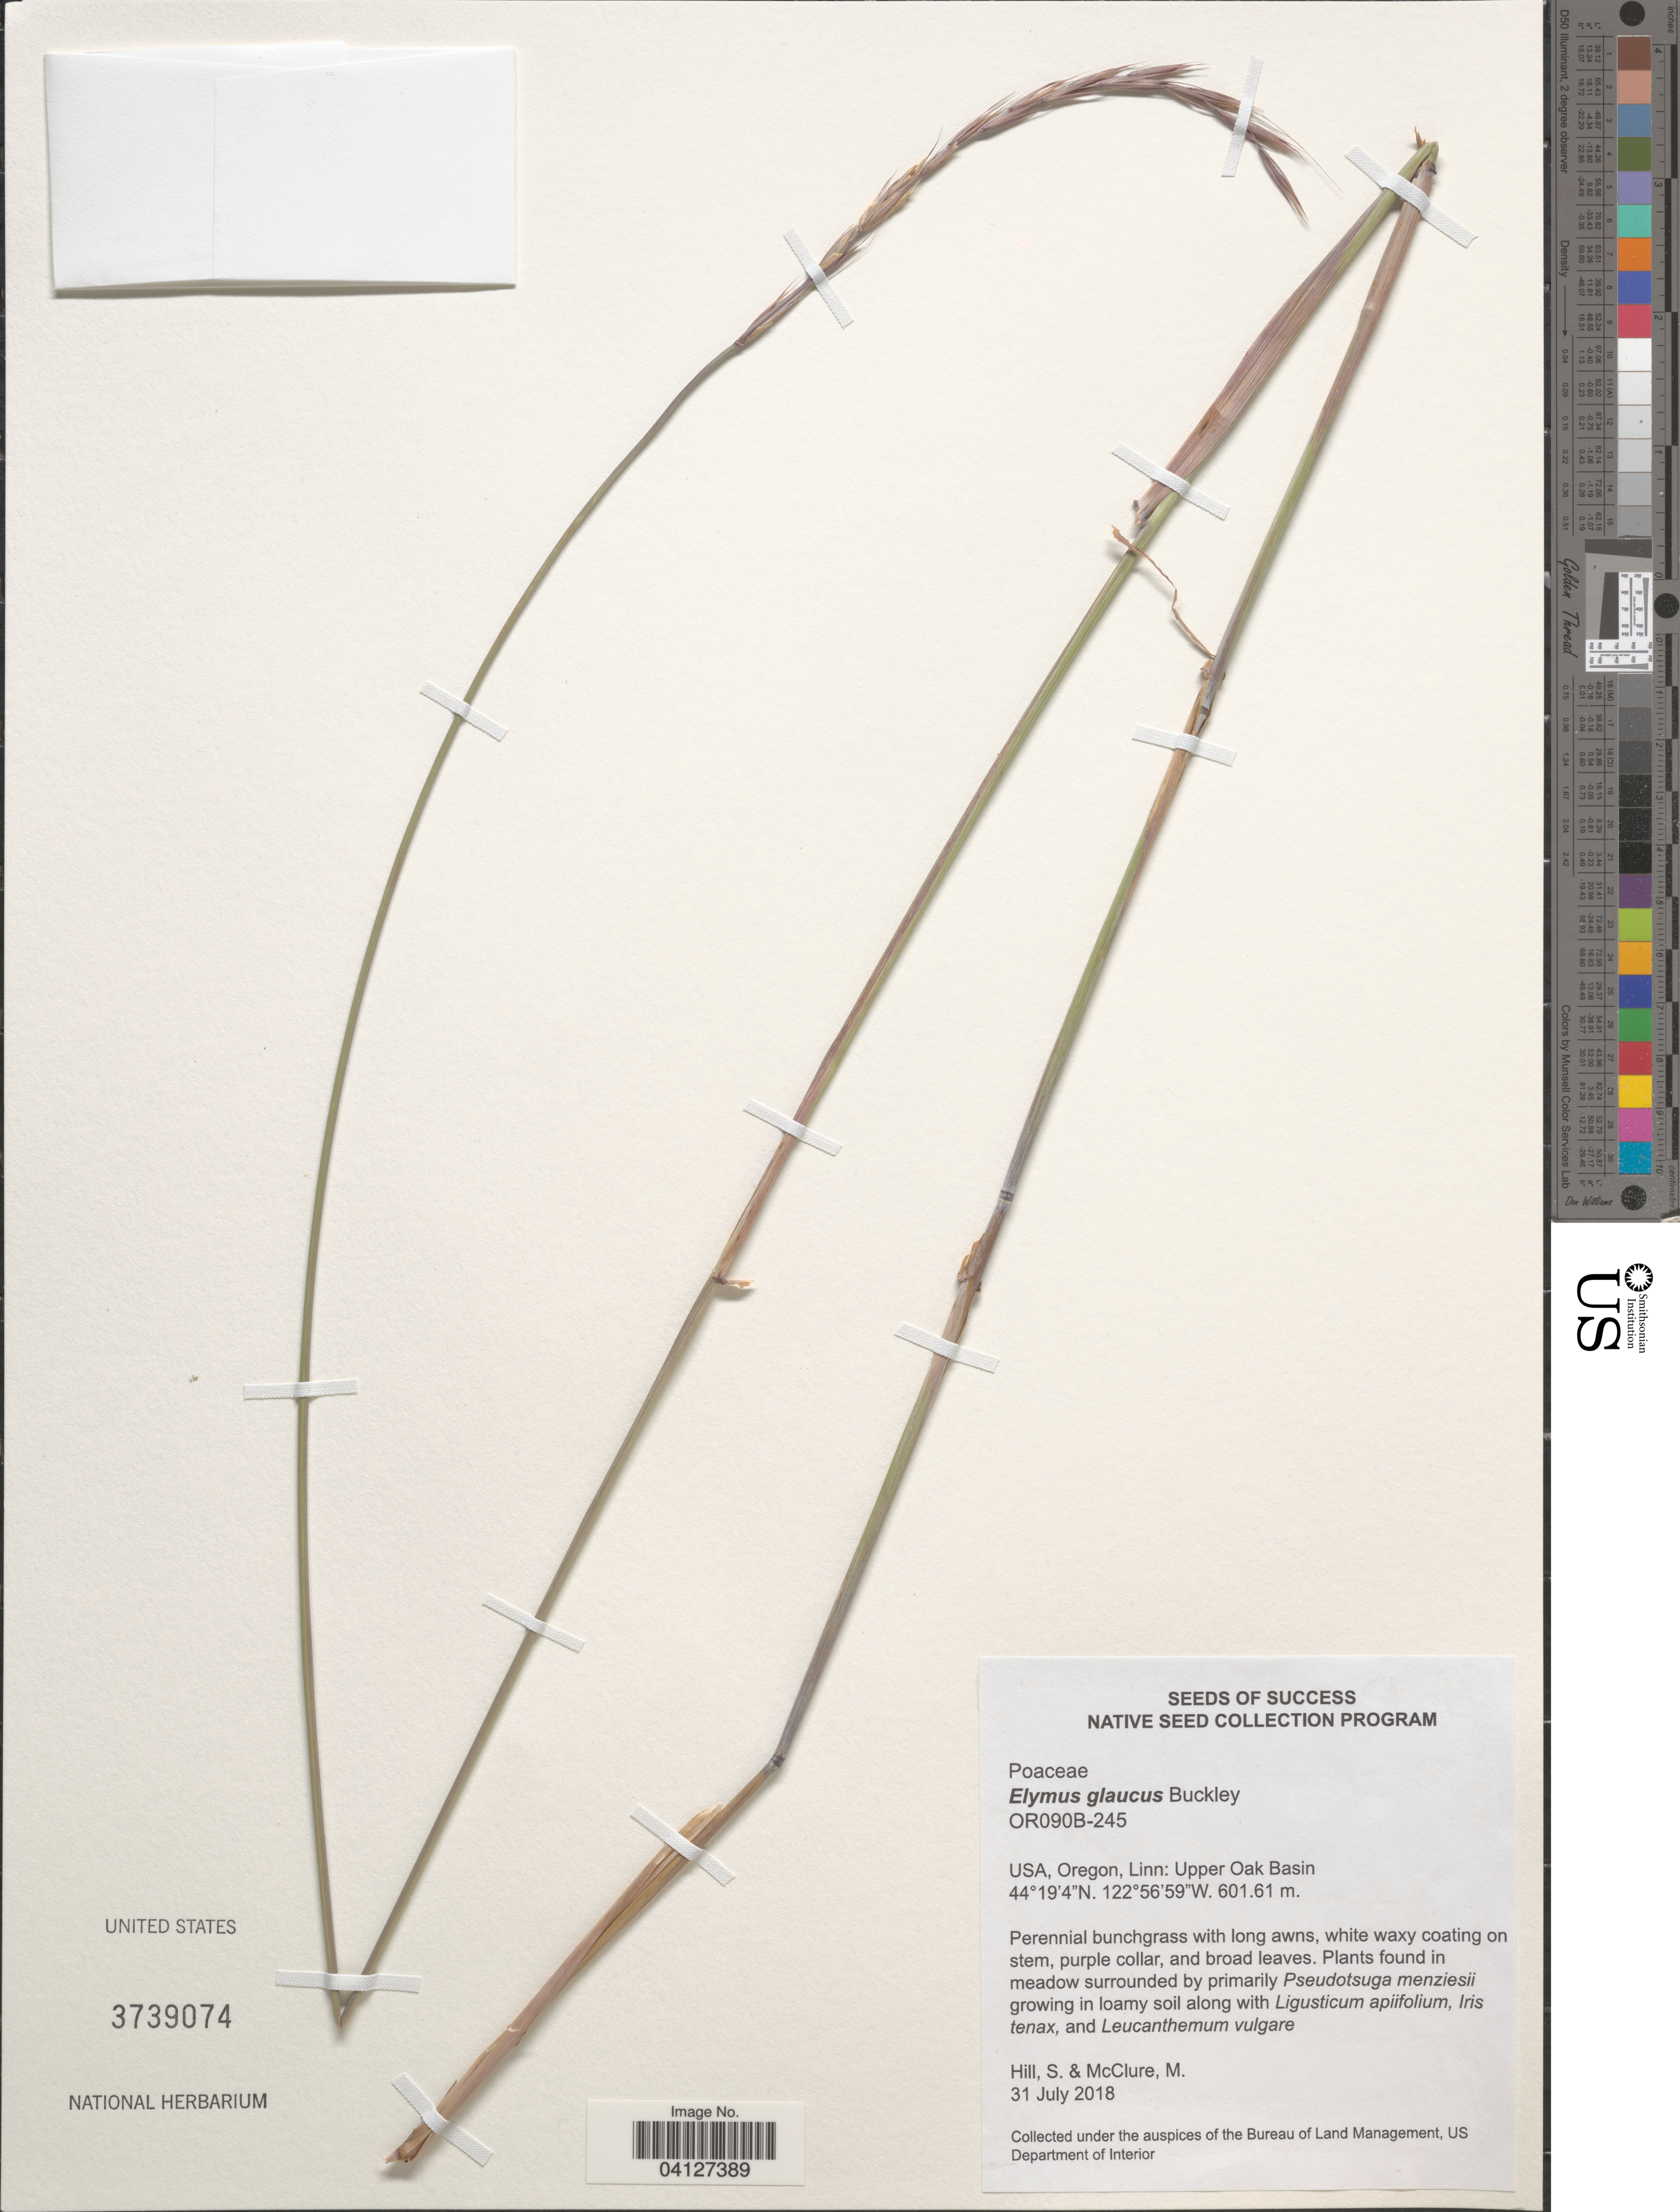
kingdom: Plantae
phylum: Tracheophyta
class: Liliopsida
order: Poales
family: Poaceae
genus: Elymus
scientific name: Elymus glaucus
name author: Buckley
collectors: S. Hill & M. McClure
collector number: OR090B-245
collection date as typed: Transcribed d/m/y: 31/7/2018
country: United States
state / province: Oregon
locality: Linn: Upper Oak Basin.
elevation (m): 601.61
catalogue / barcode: US 3739074